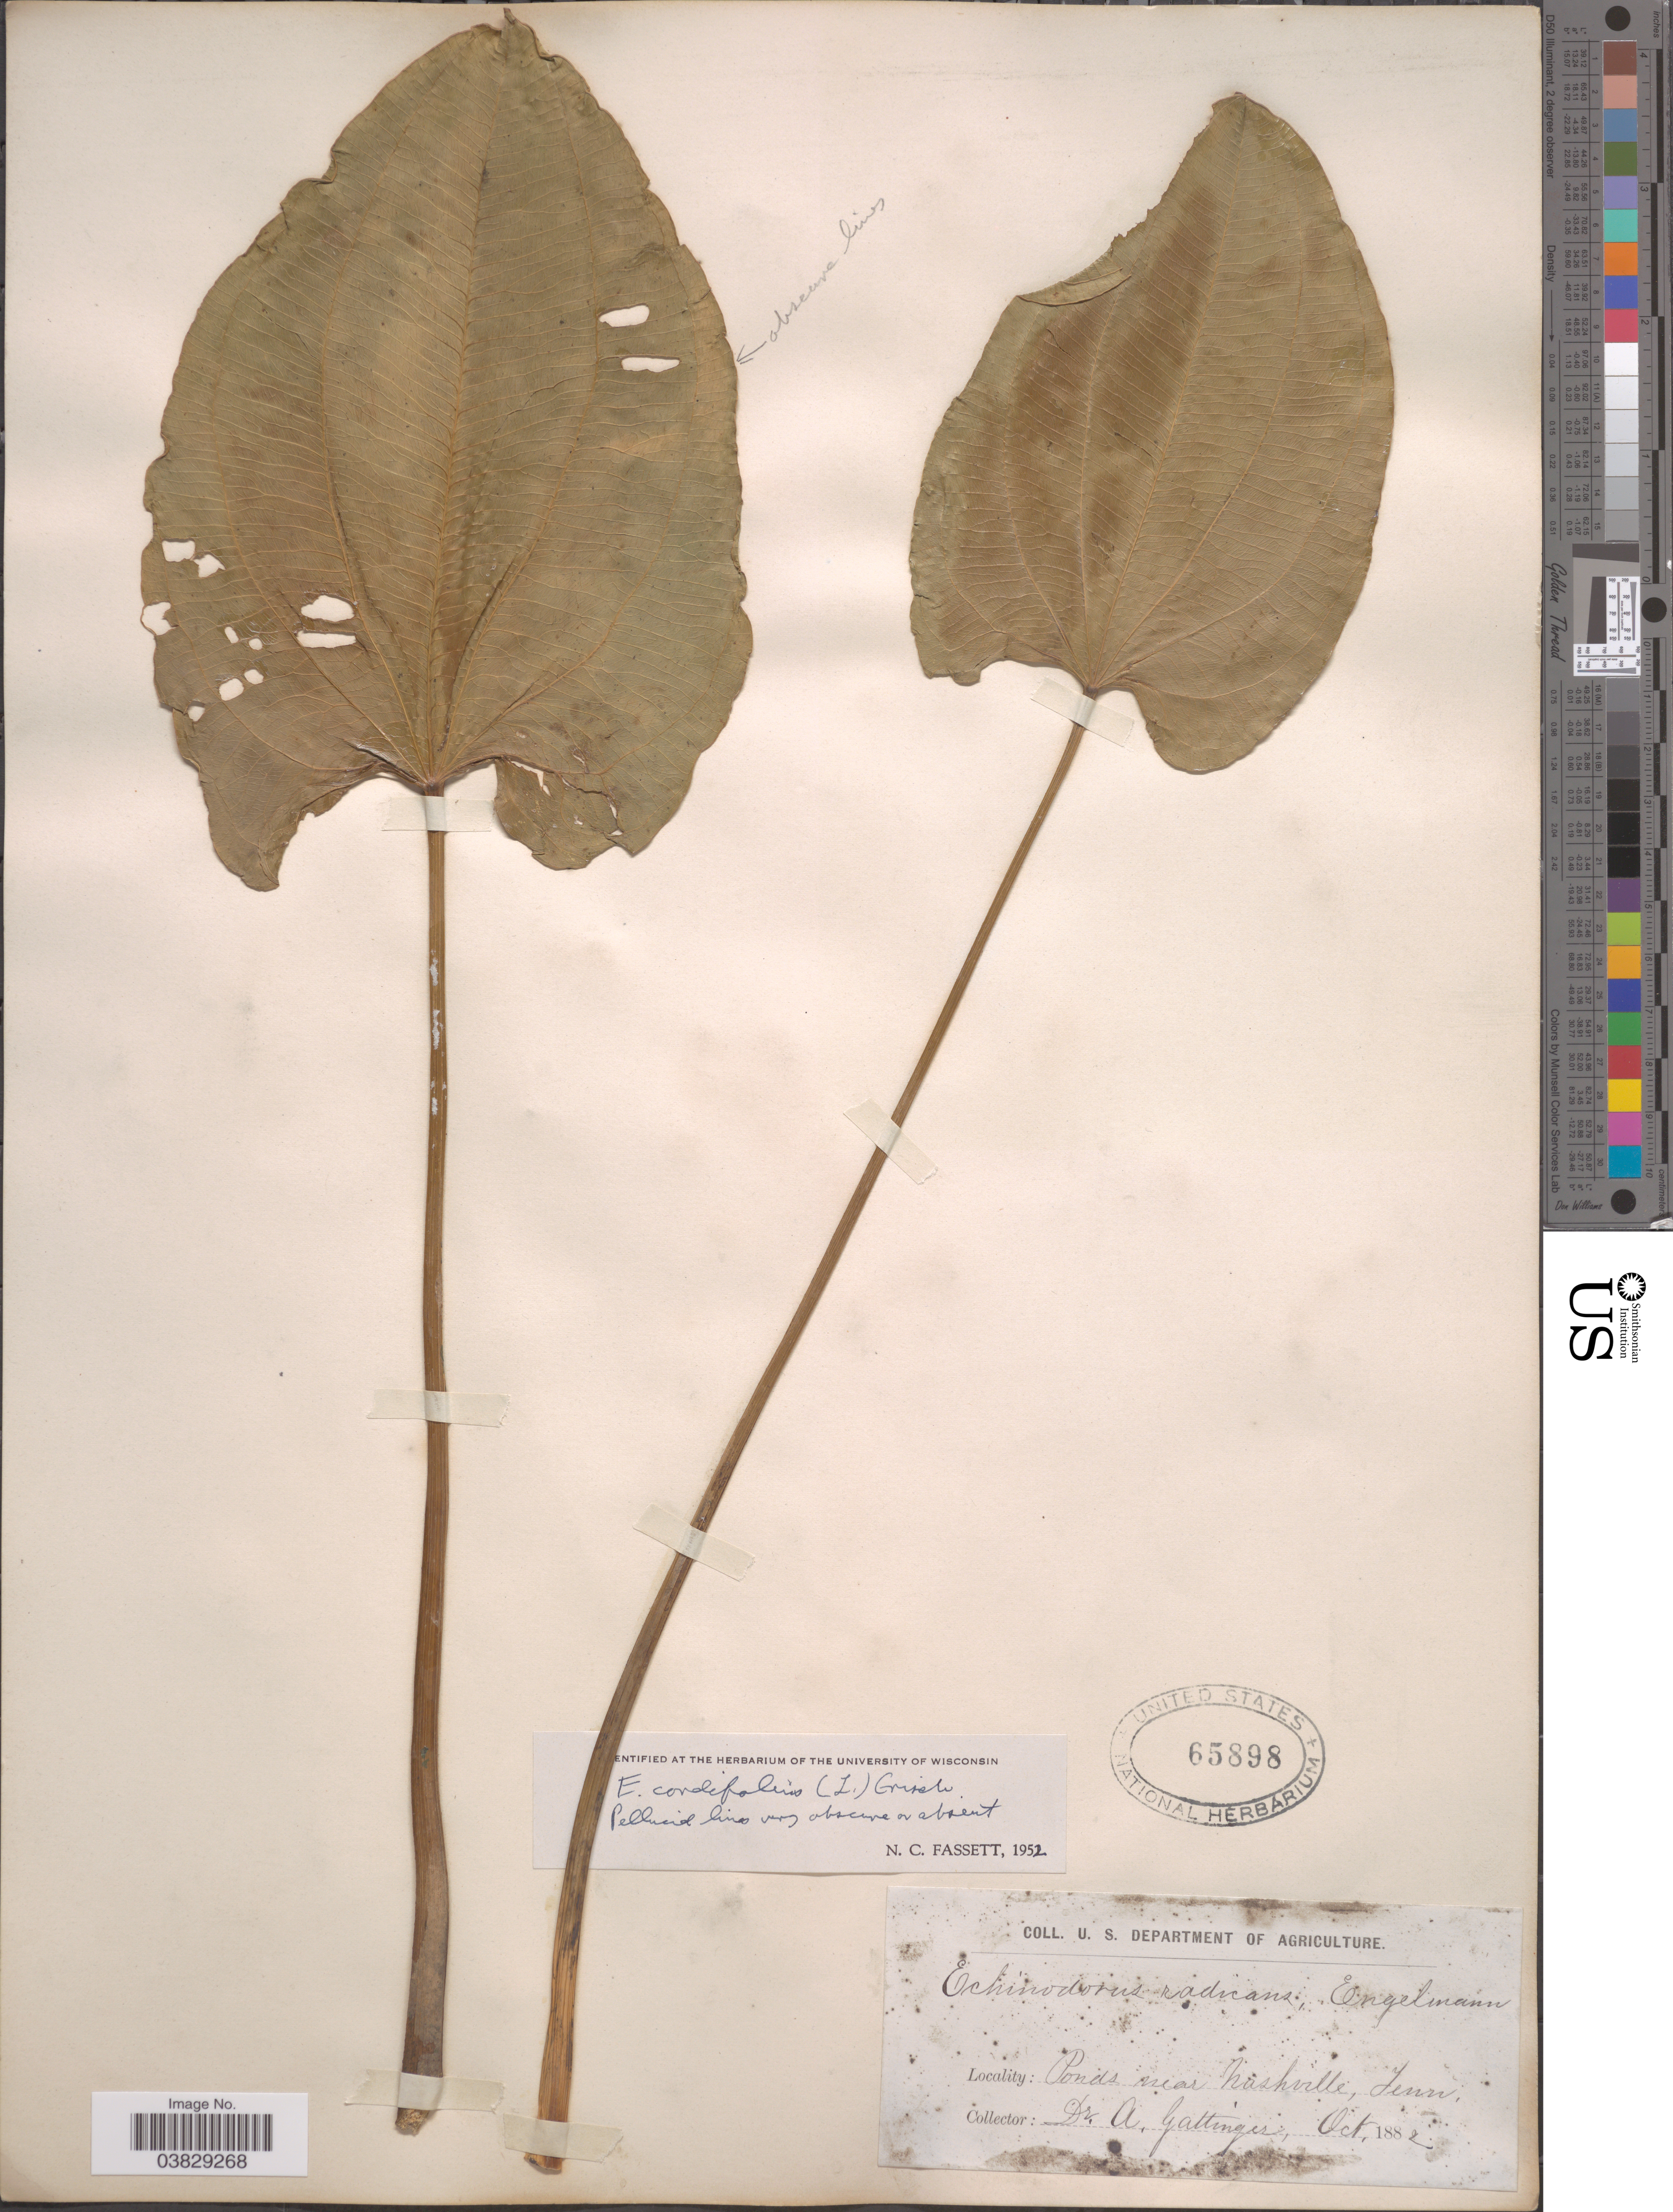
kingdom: Plantae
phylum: Tracheophyta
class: Liliopsida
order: Alismatales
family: Alismataceae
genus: Echinodorus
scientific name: Echinodorus cordifolius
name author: (L.) Griseb.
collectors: A. Gattinger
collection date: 1882-10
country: United States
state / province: Tennessee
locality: Ponds near Nashville.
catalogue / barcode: US 65898